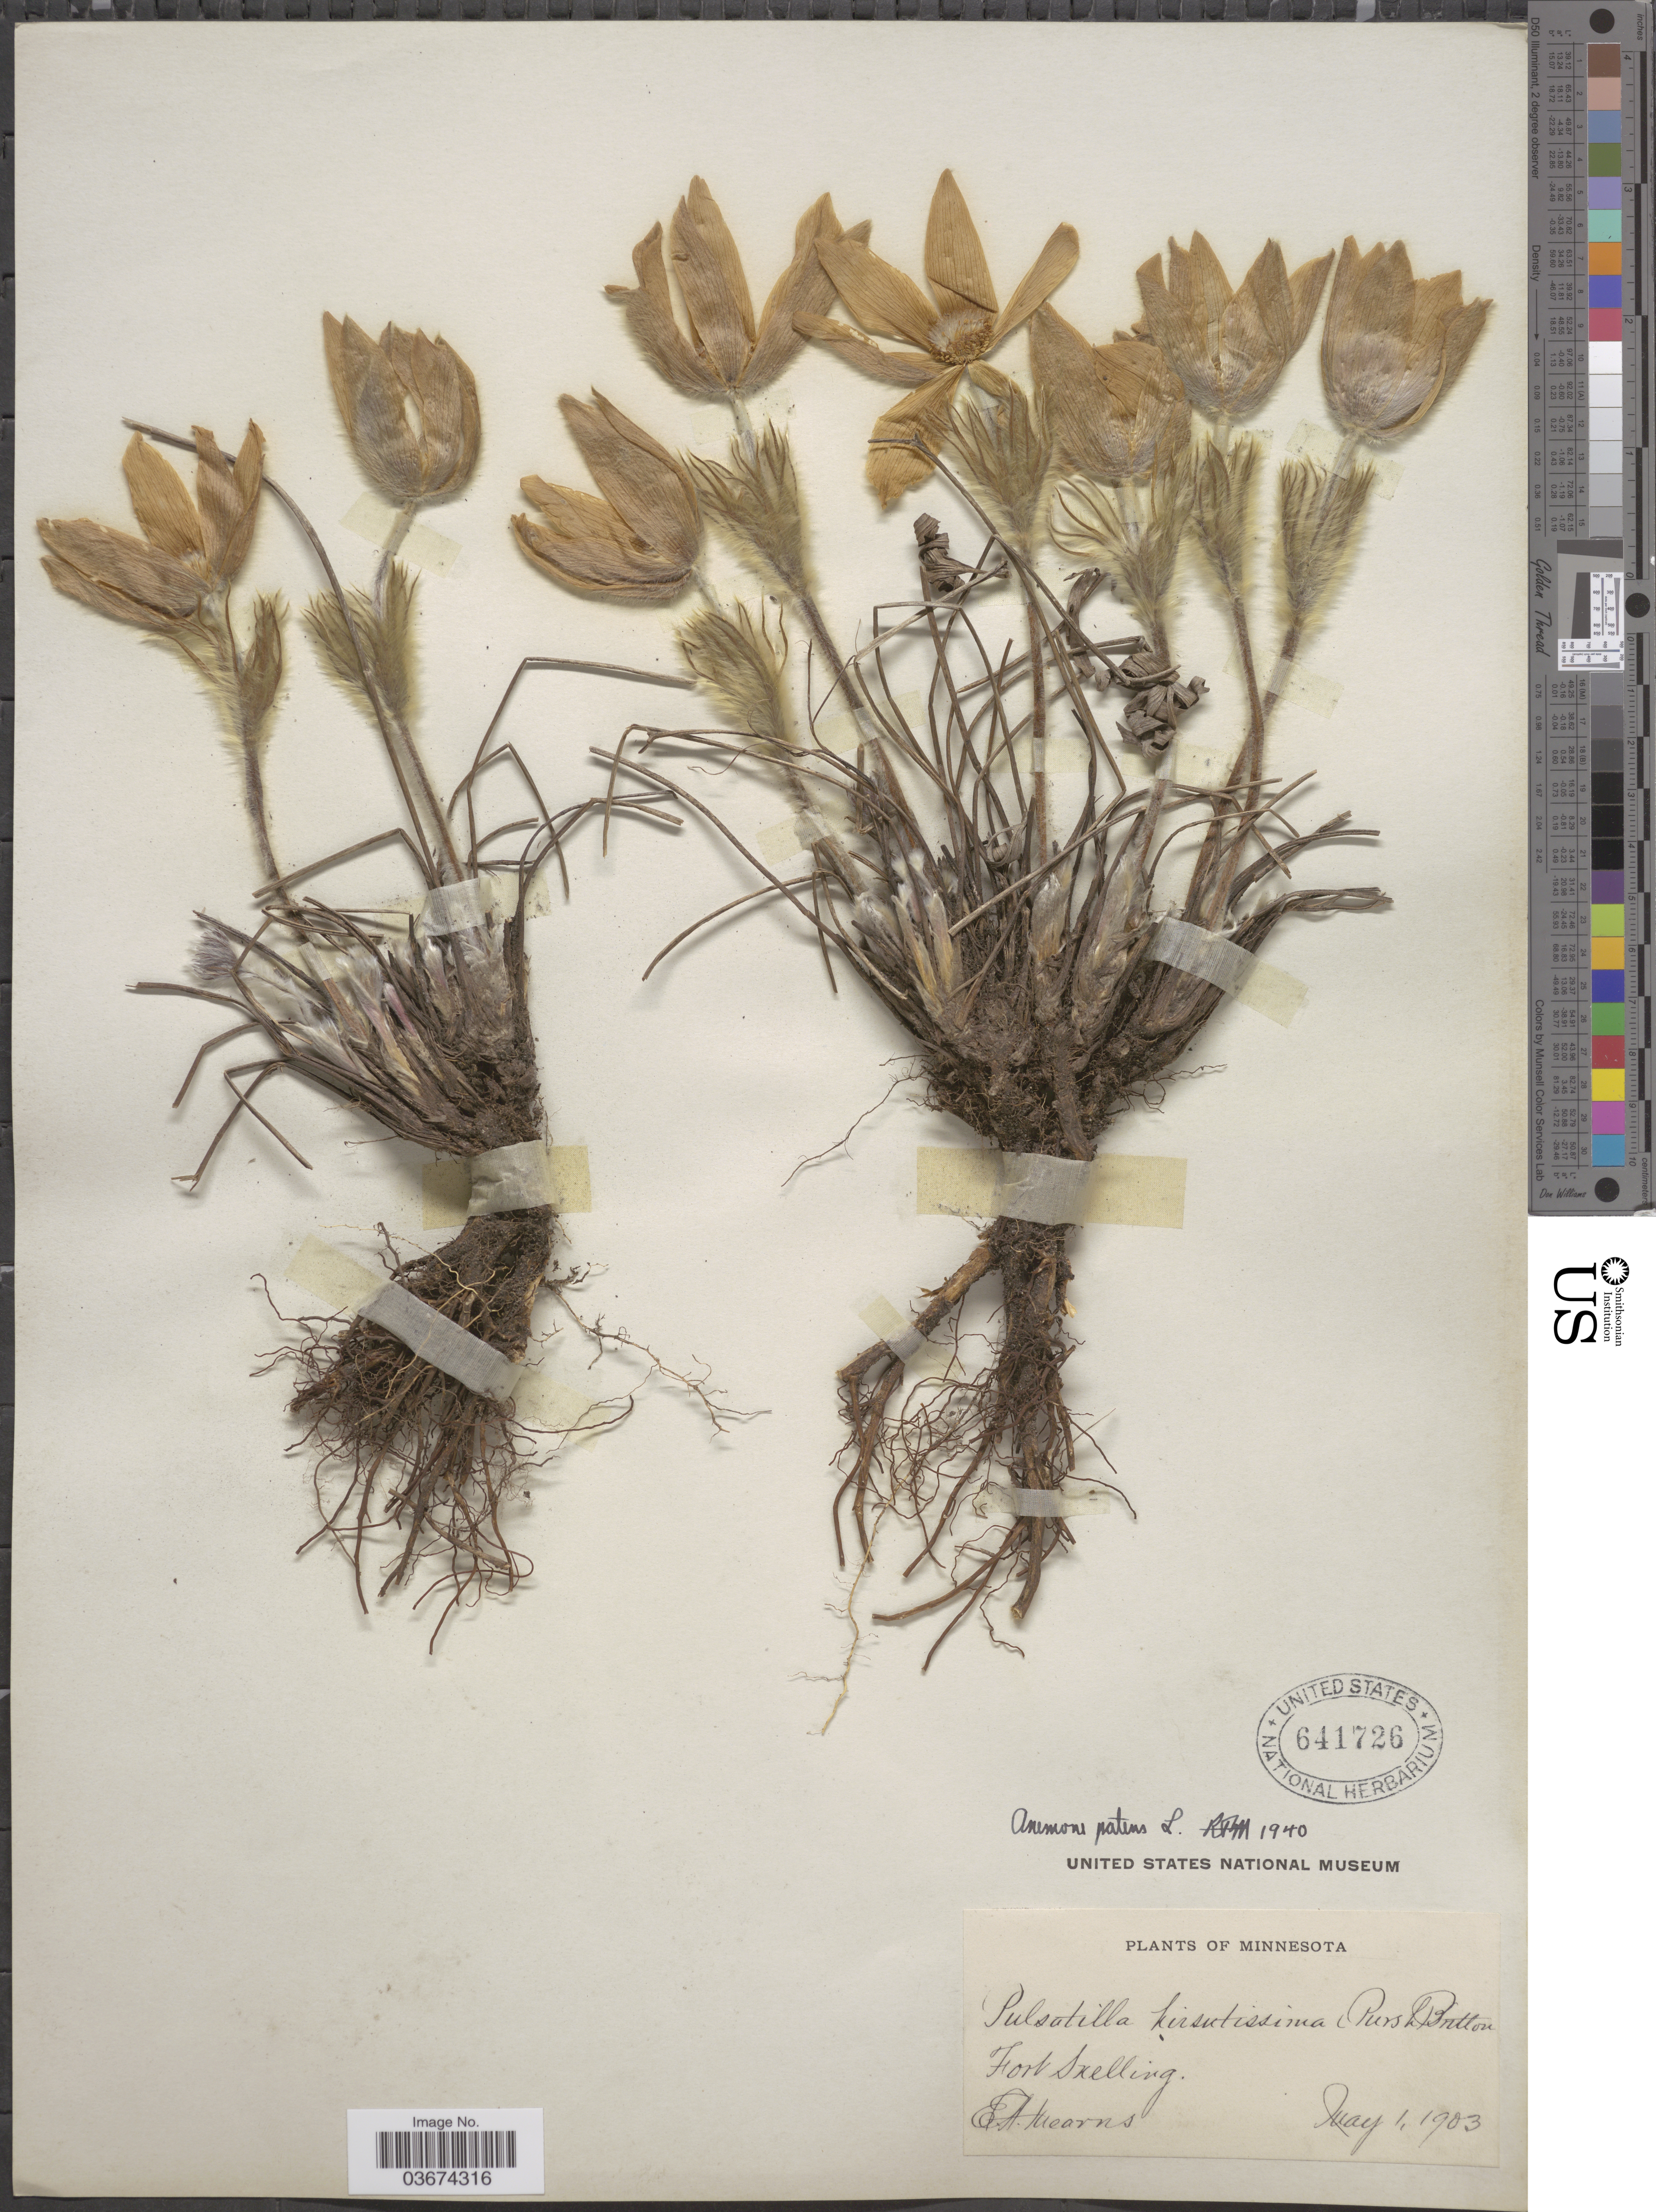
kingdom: Plantae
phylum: Tracheophyta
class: Magnoliopsida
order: Ranunculales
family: Ranunculaceae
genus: Pulsatilla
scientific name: Pulsatilla nuttalliana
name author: (DC.) Bercht. & J. Presl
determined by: Strong, Mark T., (BOT), Smithsonian Institution - National Museum of Natural History (UNITED STATES)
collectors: E. A. Mearns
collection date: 1903-05-01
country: United States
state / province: Minnesota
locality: Fort Snelling.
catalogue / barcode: US 641726